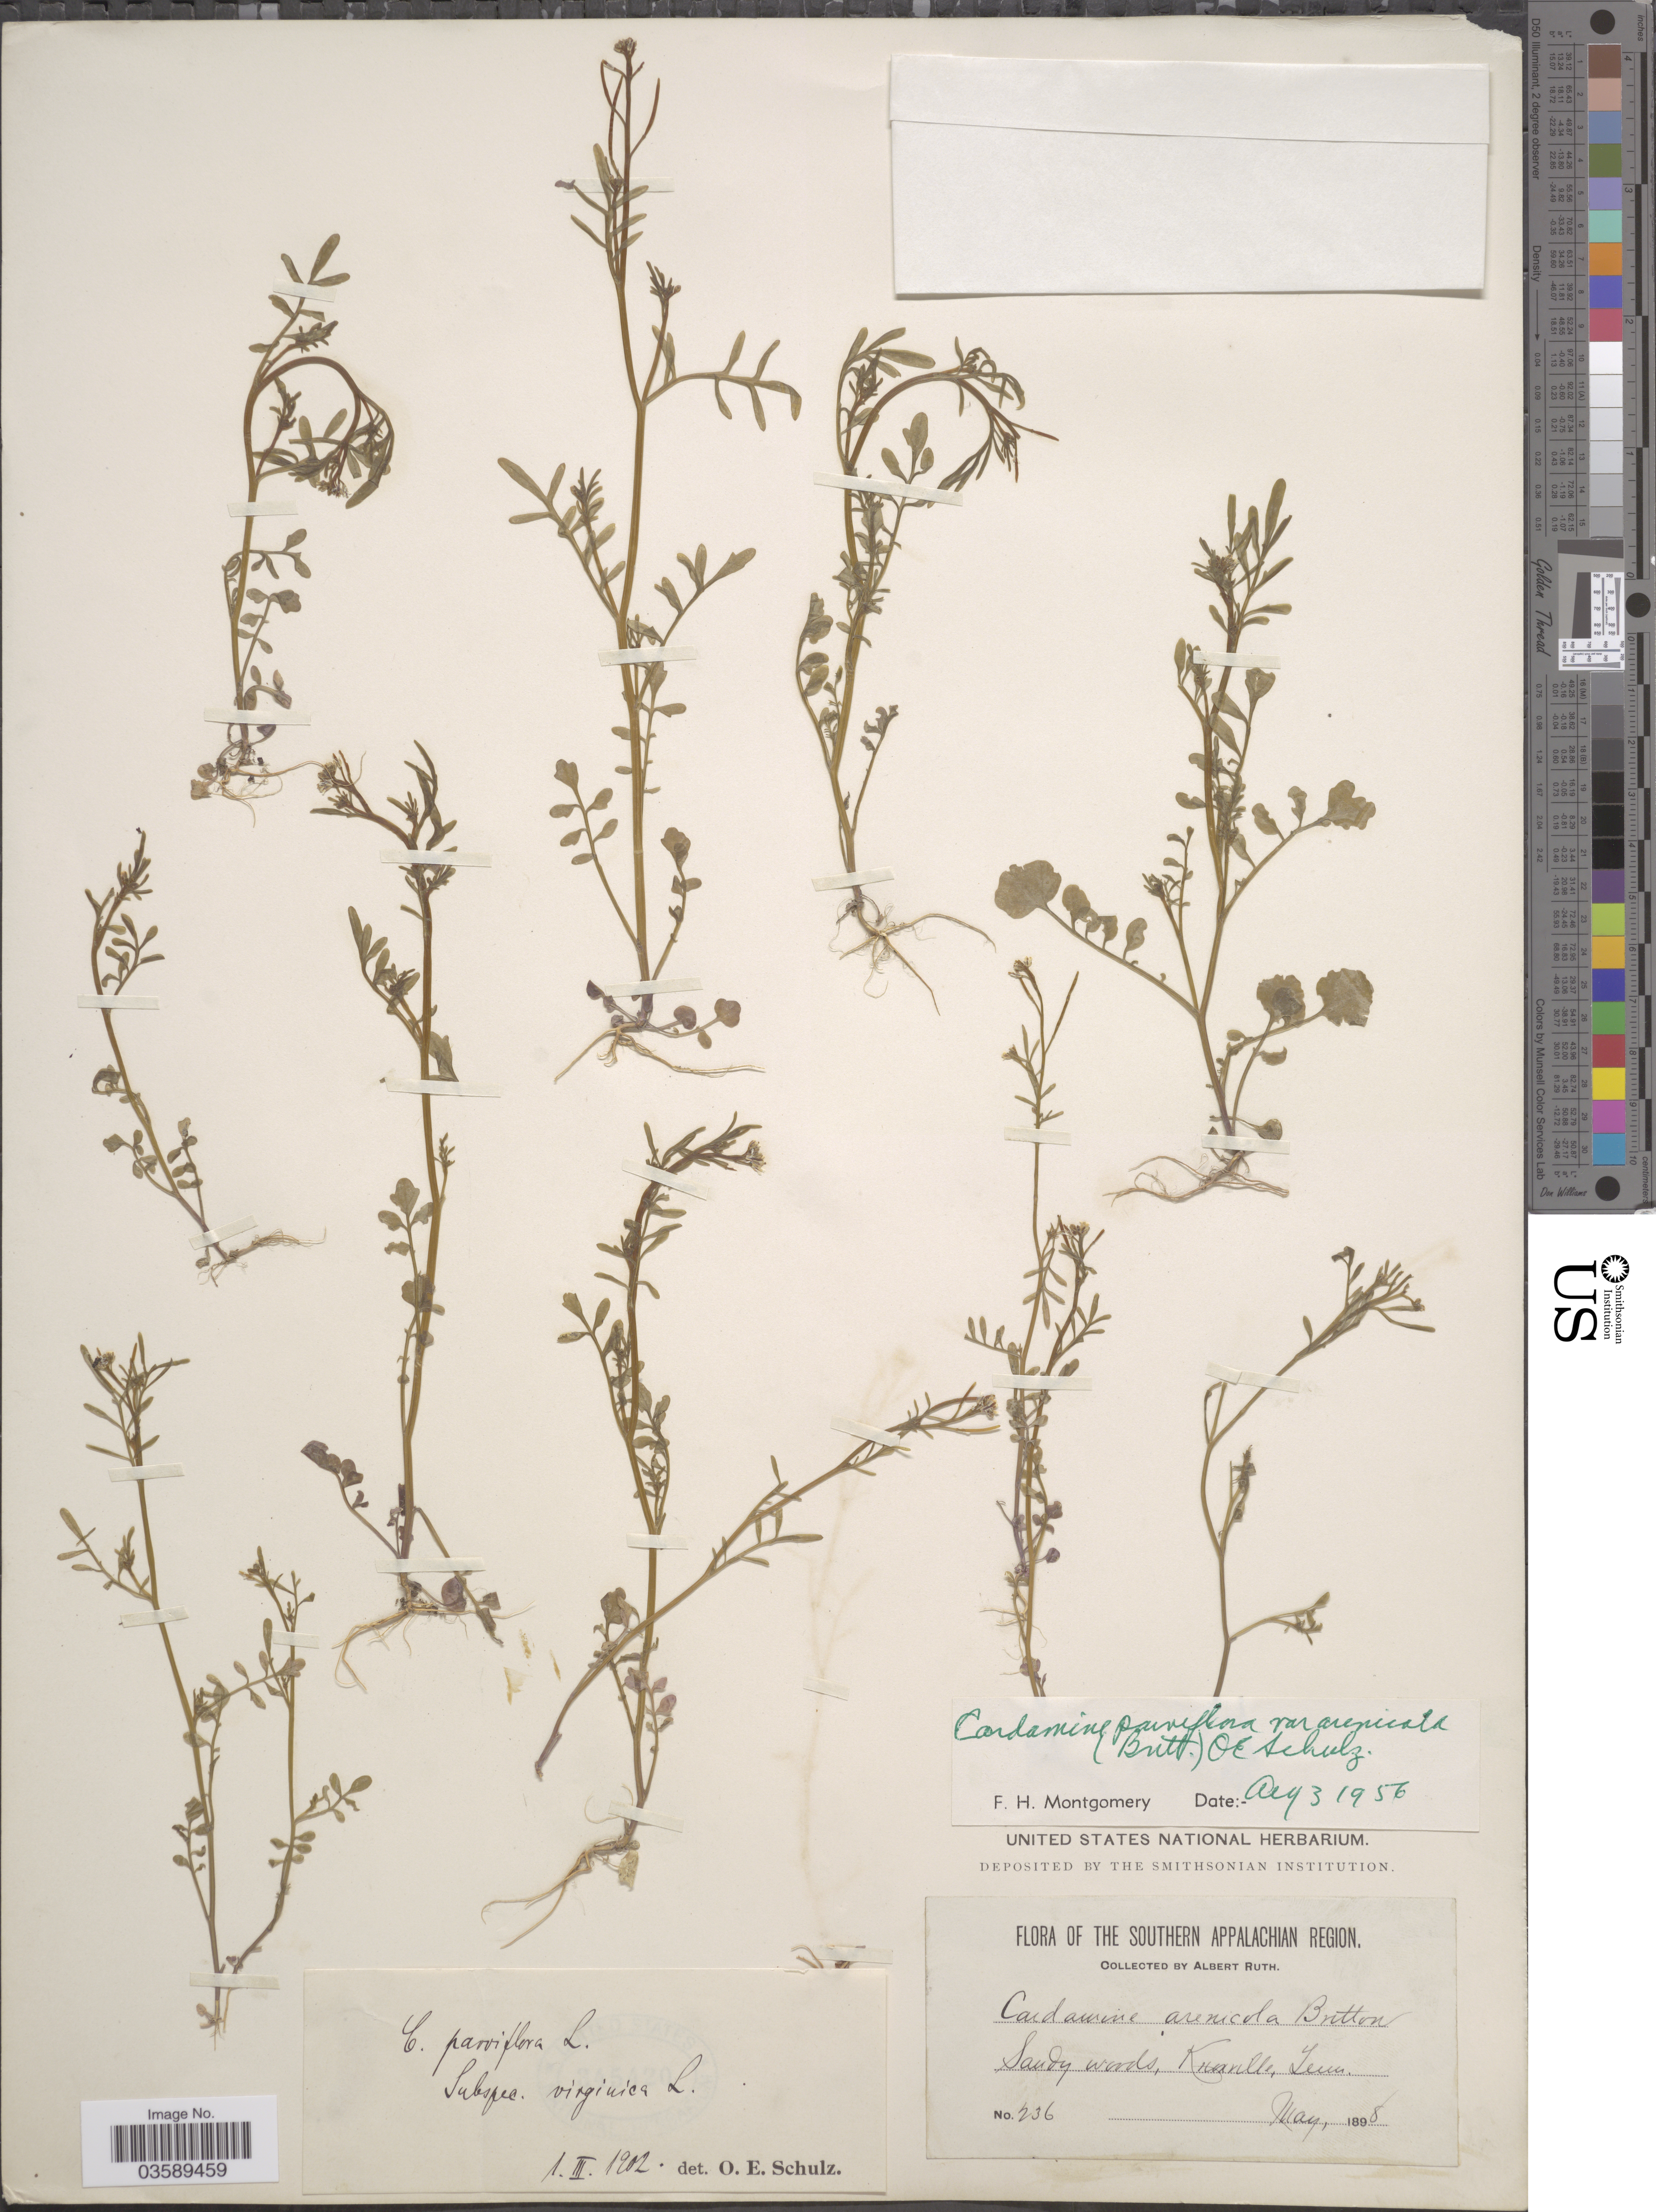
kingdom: Plantae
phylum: Tracheophyta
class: Magnoliopsida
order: Brassicales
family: Brassicaceae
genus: Cardamine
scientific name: Cardamine parviflora var. arenicola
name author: (Britton) O.E. Schulz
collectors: A. Ruth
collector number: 236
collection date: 1898-05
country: United States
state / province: Tennessee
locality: Southern Appalachian Region. Knoxville.